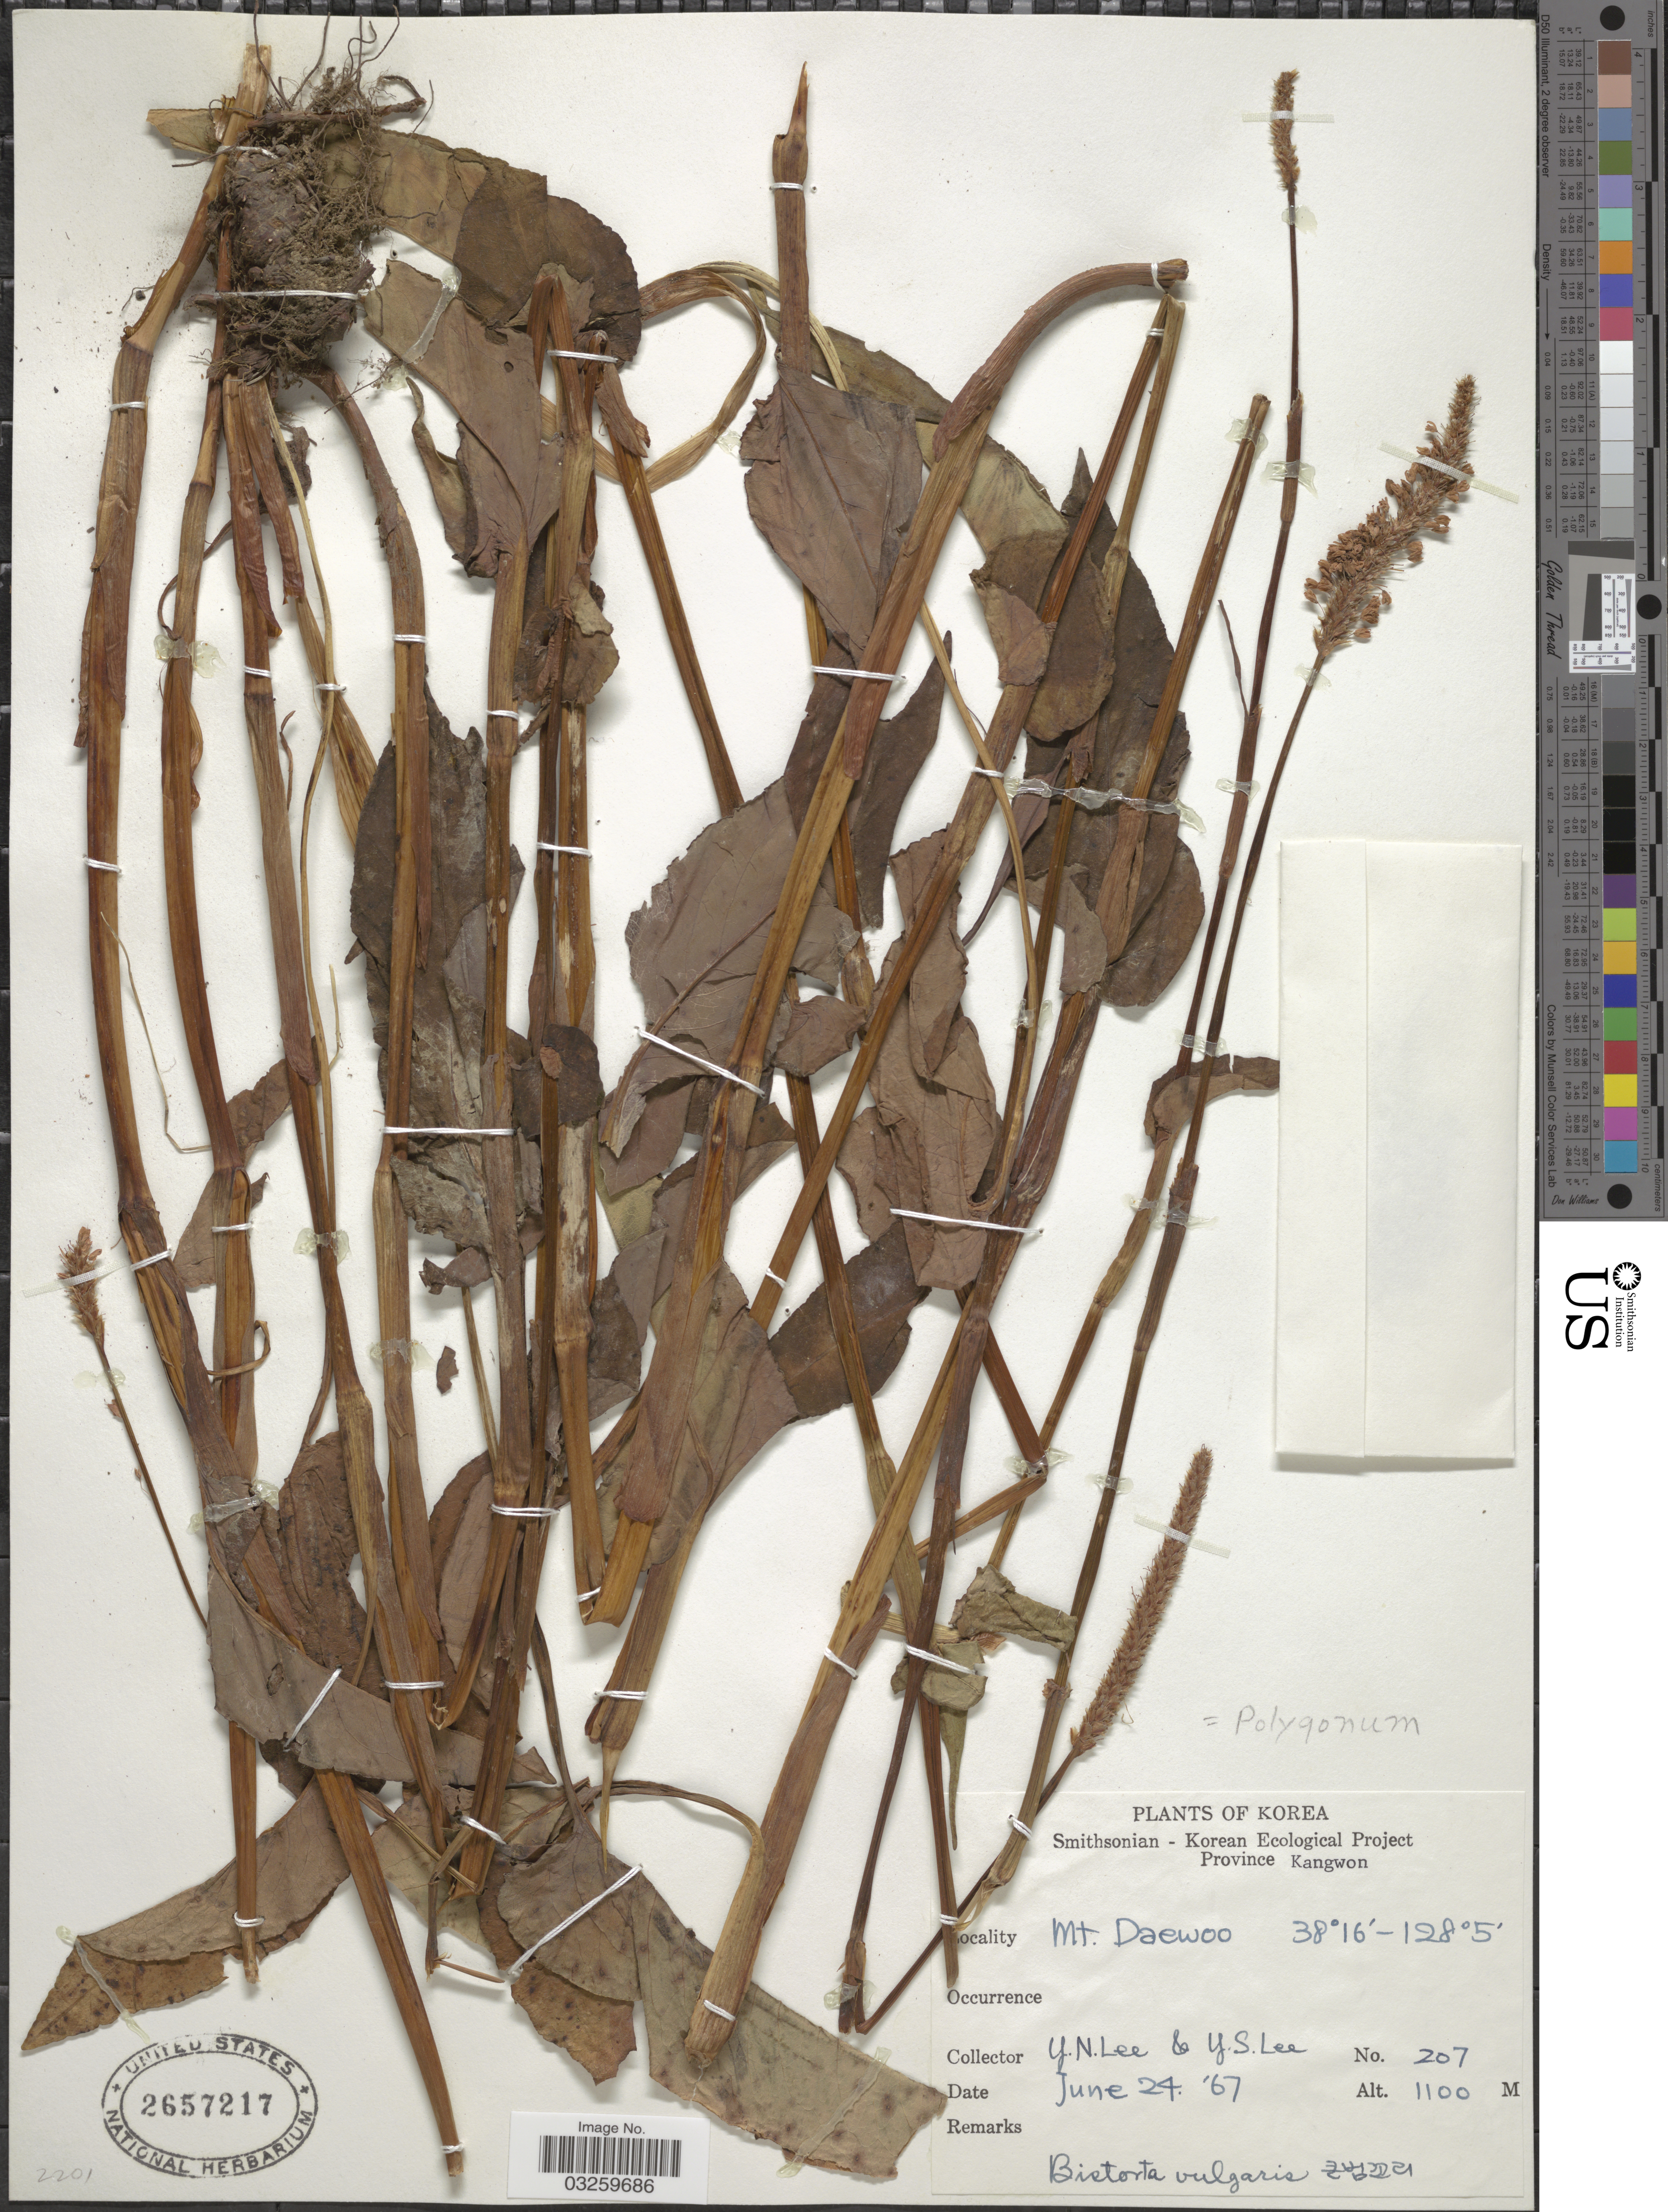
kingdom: Plantae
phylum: Tracheophyta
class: Magnoliopsida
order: Caryophyllales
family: Polygonaceae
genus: Polygonum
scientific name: Polygonum vulgare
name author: Gueldenst.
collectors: Y. N. Lee & Y. S. Lee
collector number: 207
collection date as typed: Transcribed d/m/y: 24/6/67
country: North Korea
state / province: Kangwon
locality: Province Kangwon. Mt. Daewoo.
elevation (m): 1100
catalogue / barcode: US 2657217